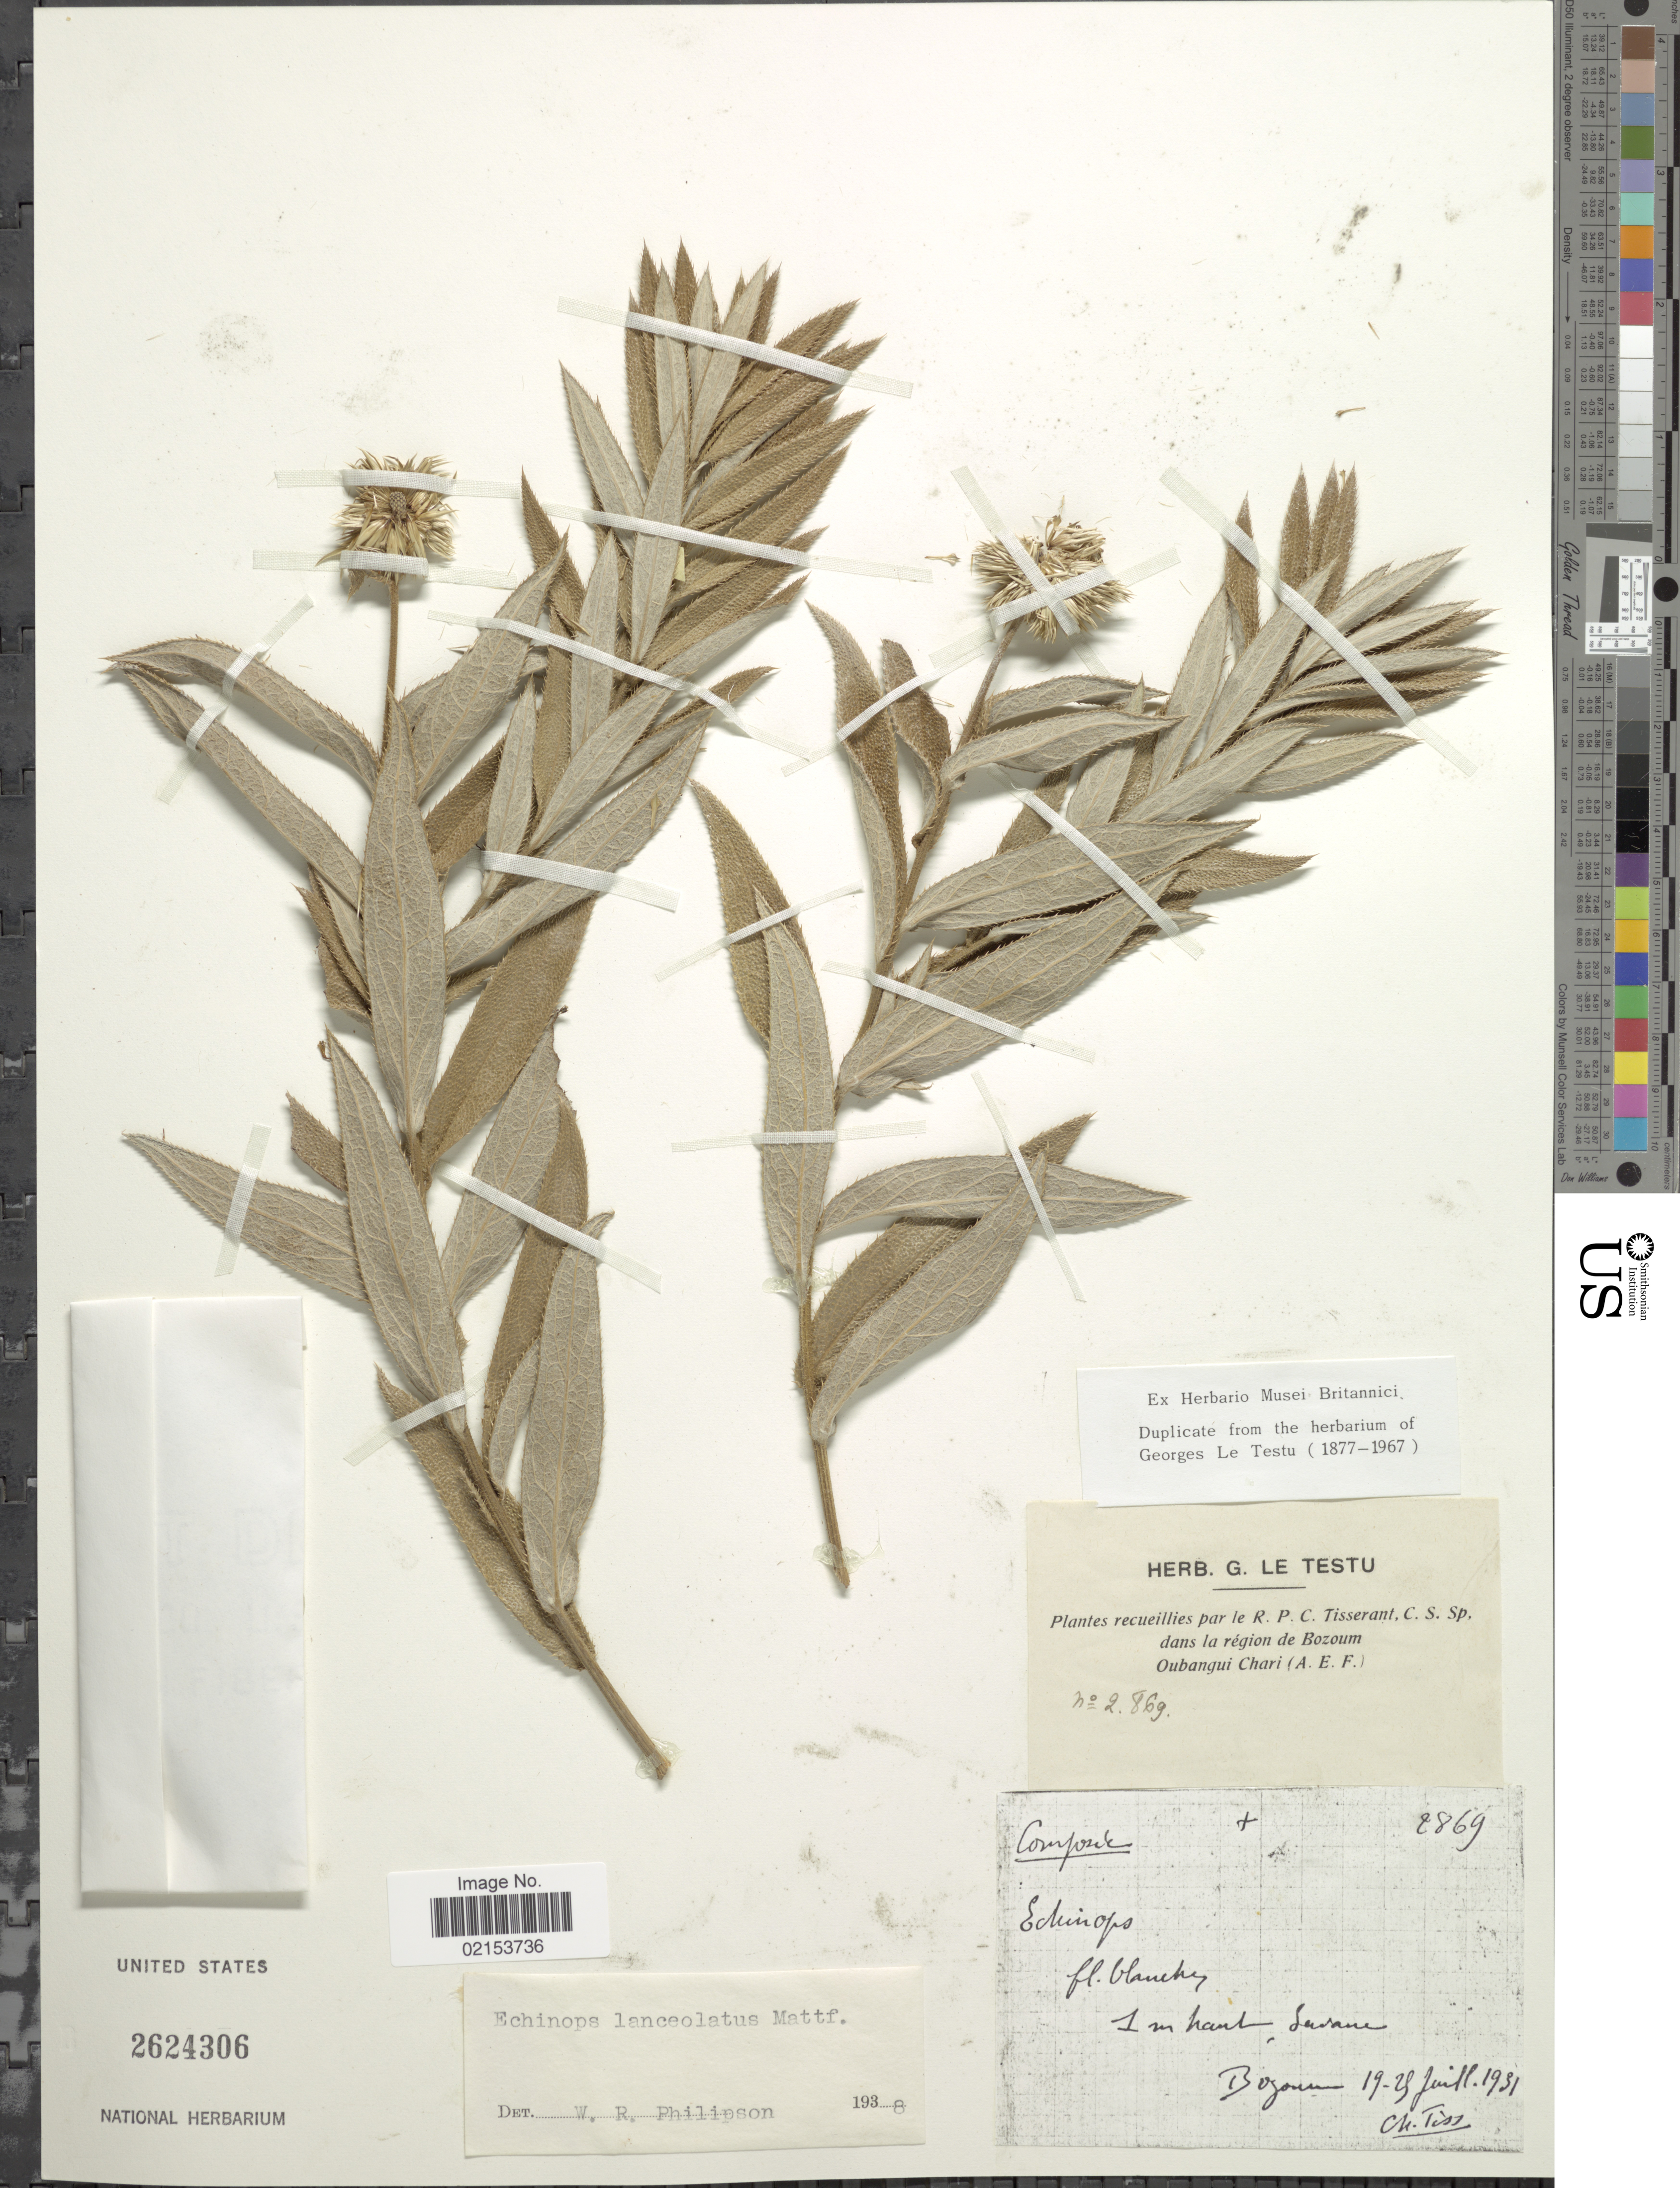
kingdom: Plantae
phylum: Tracheophyta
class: Magnoliopsida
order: Asterales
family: Asteraceae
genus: Echinops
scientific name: Echinops mildbraedii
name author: Mattf.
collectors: G. Le Testu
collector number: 2869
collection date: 1931-07-19/1931-07-28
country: Central African Republic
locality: Dasn al region de Bozoum Oubangui Chari (A.E.F.)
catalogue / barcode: US 2624306